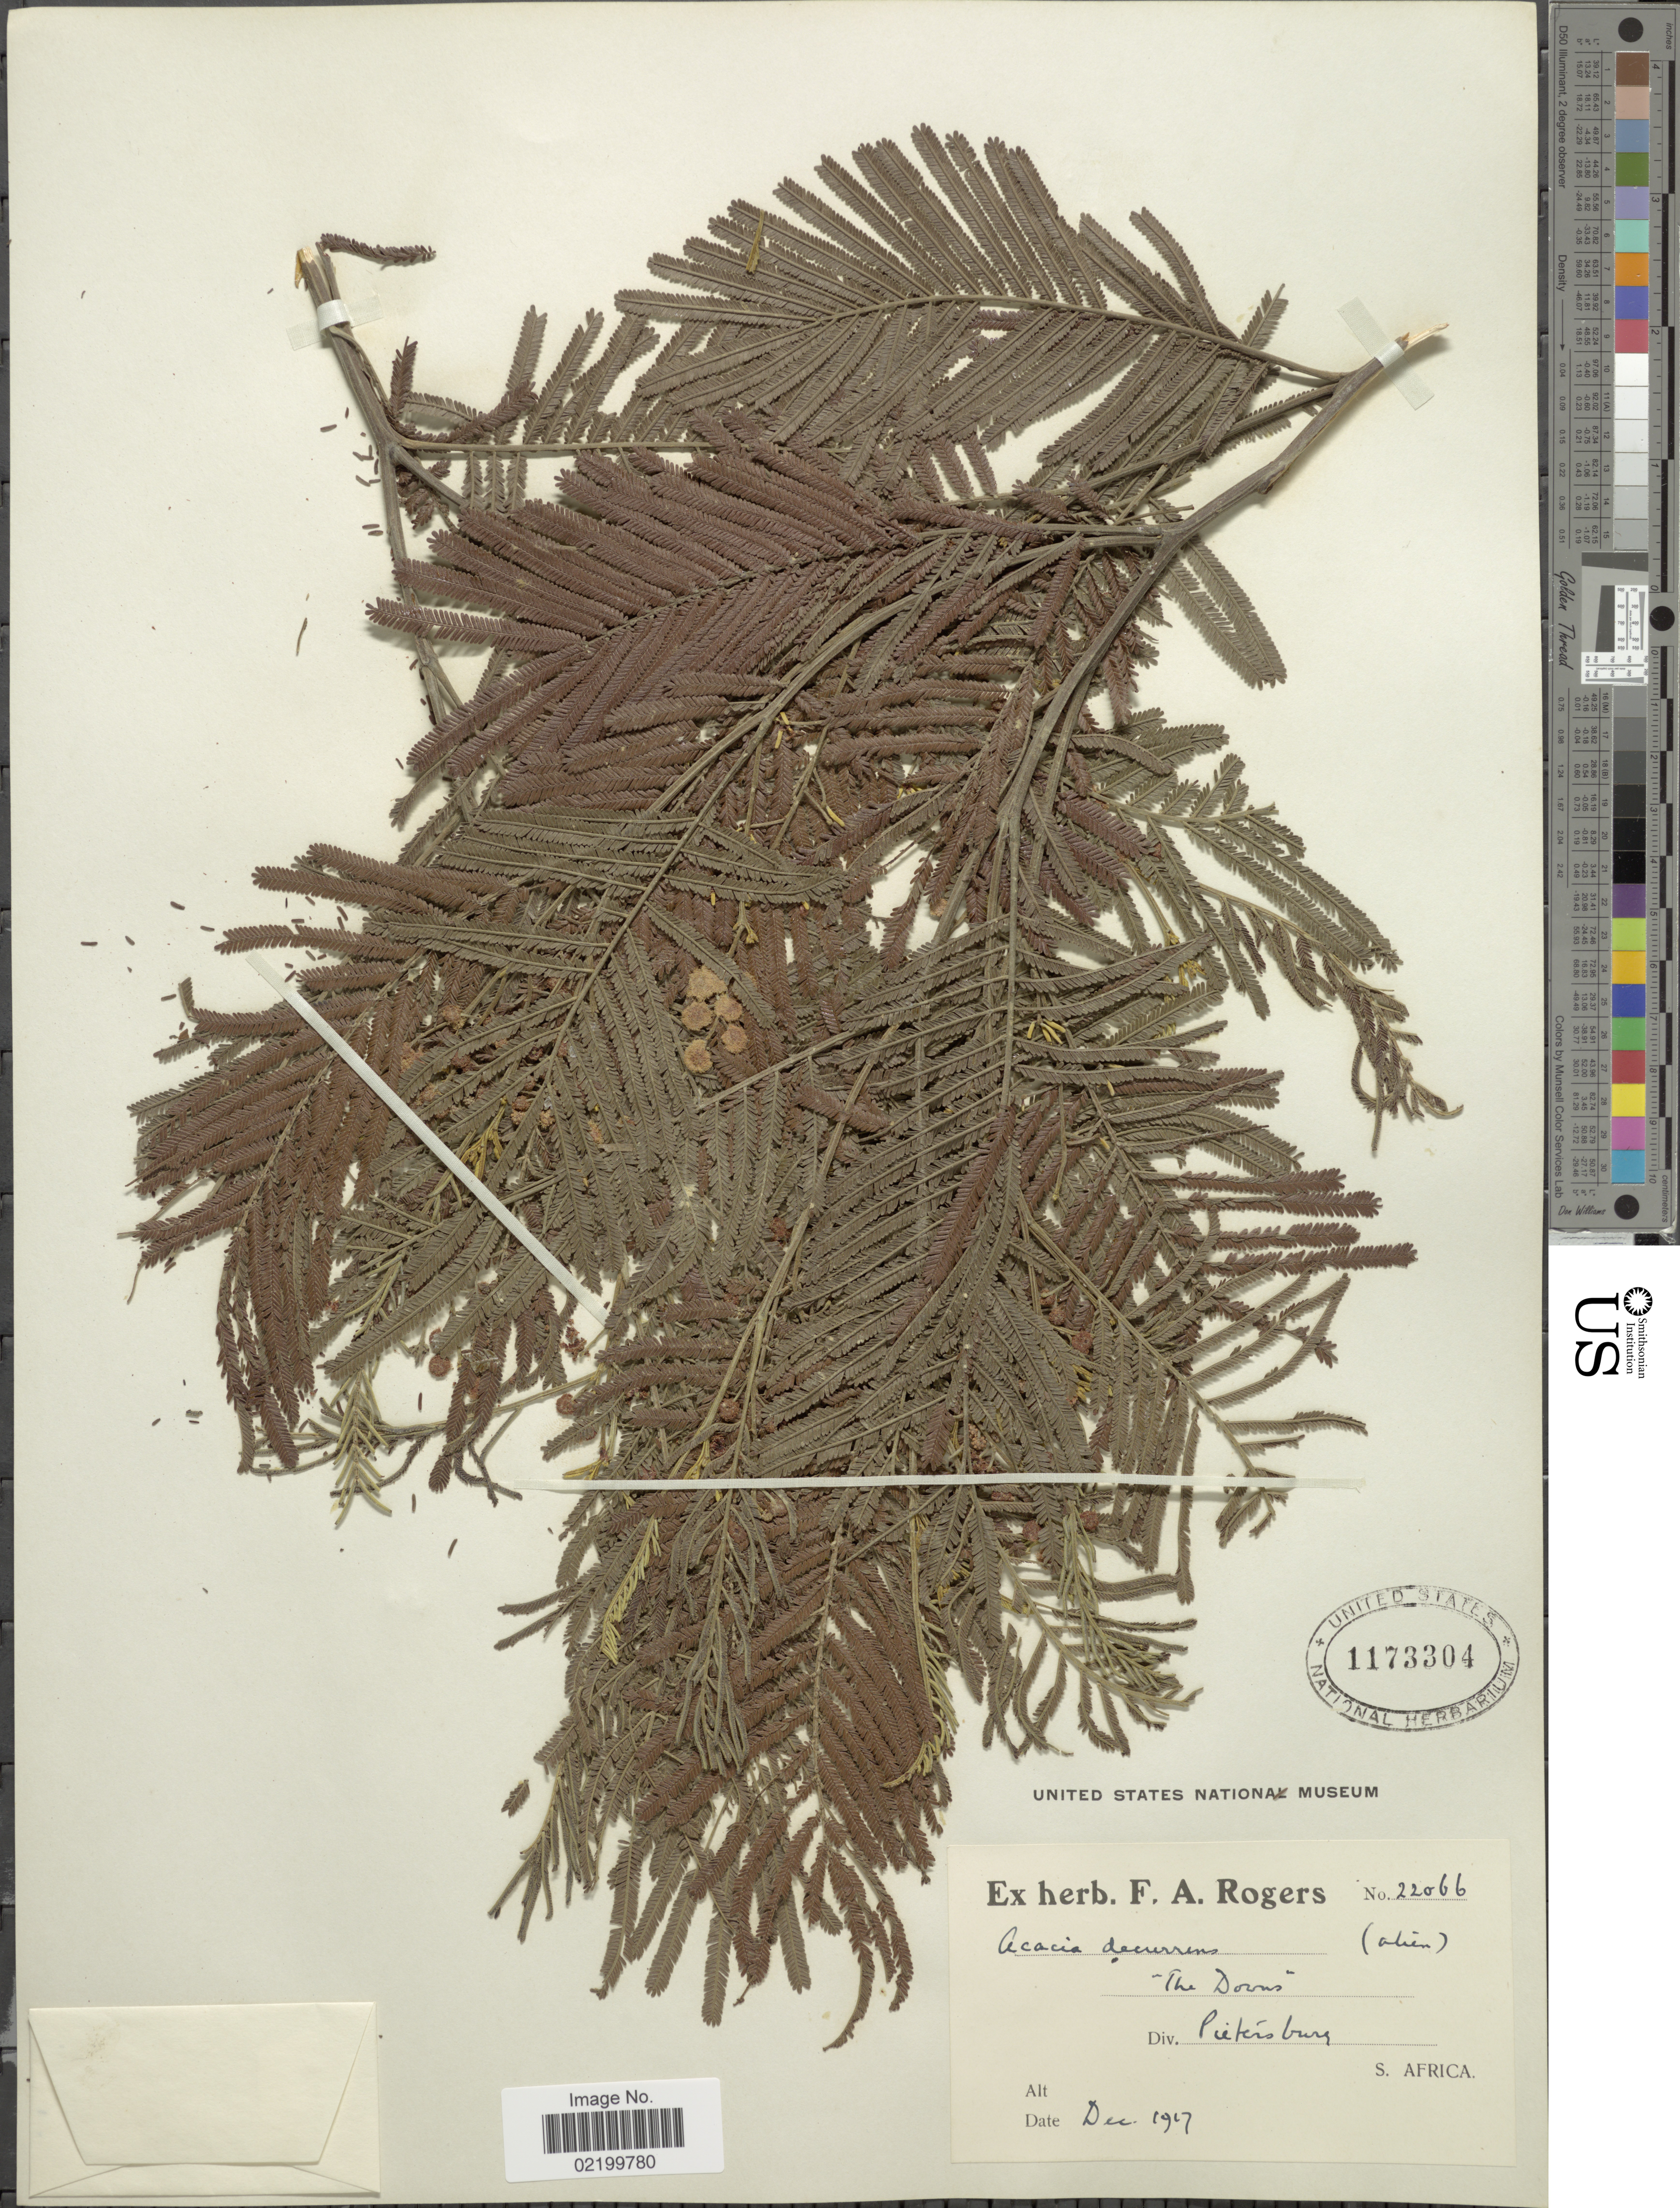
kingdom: Plantae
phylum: Tracheophyta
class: Magnoliopsida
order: Fabales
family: Fabaceae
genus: Acacia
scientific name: Acacia decurrens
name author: (J.C. Wendl.) Willd.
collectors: ex herb. F. A. Rogers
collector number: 22066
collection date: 1917-12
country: South Africa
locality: Div. Pietersburg. S. Africa.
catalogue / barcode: US 1173304